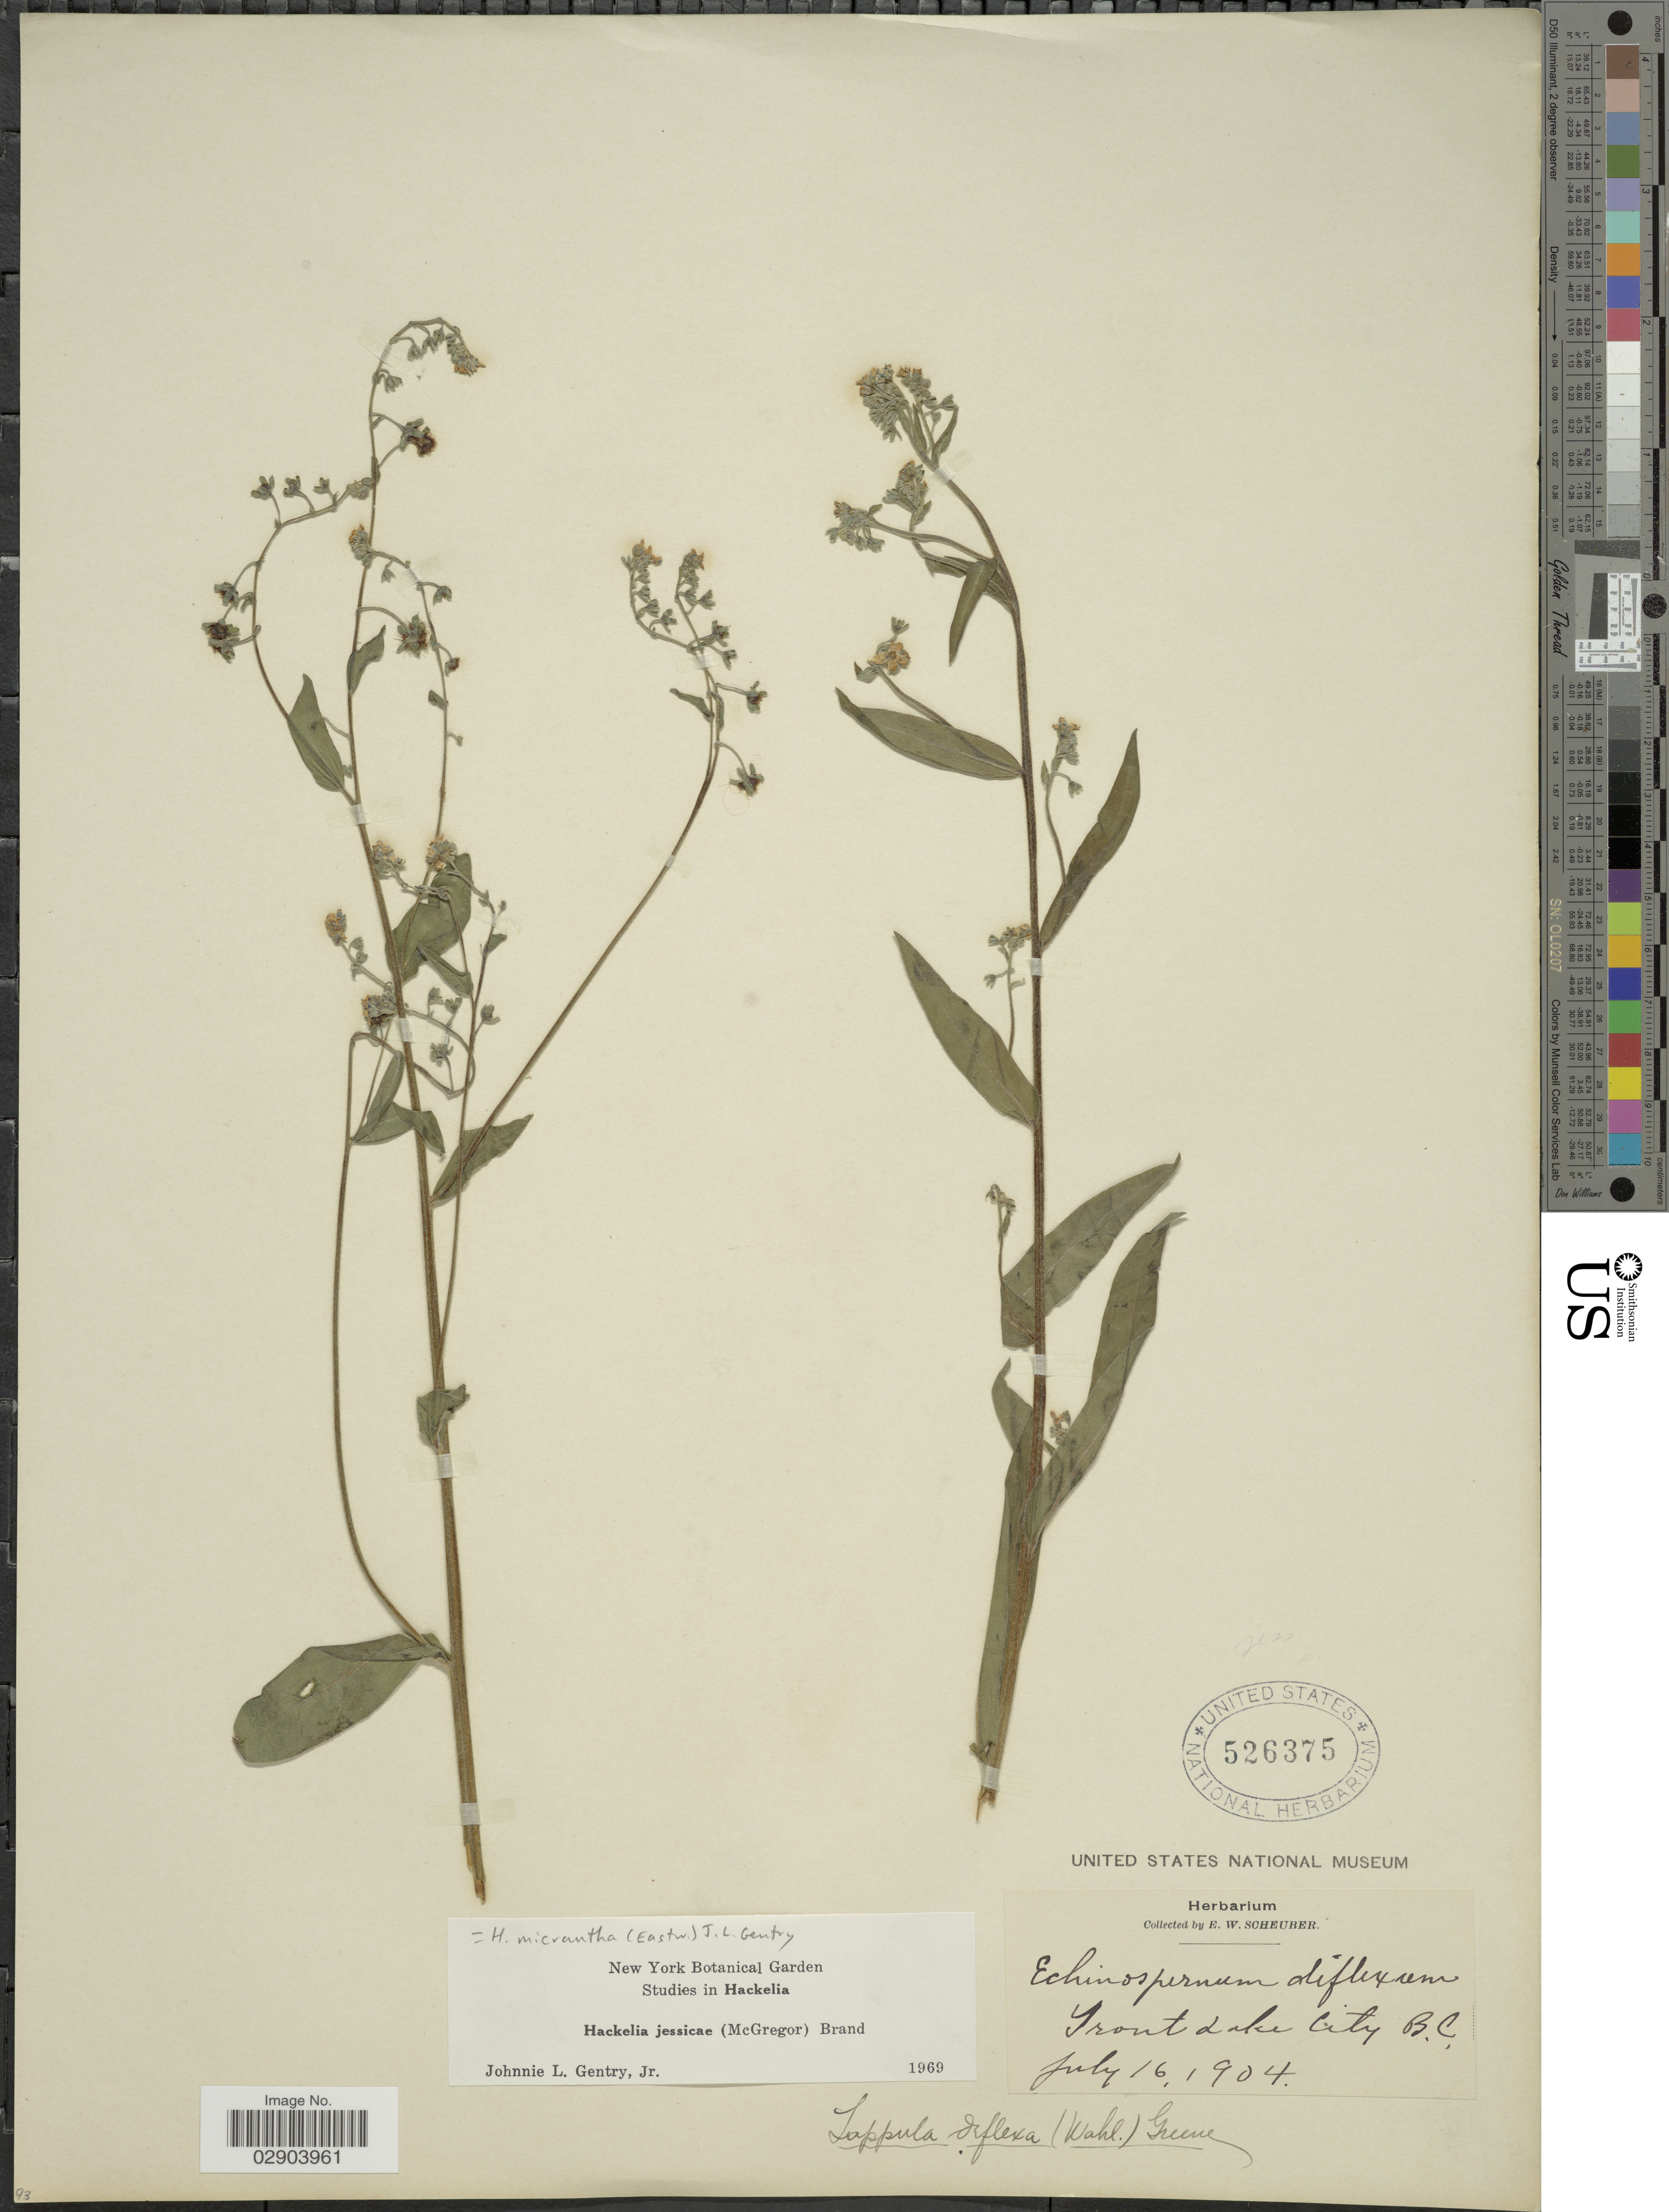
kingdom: Plantae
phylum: Tracheophyta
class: Magnoliopsida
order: Boraginales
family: Boraginaceae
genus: Hackelia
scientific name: Hackelia micrantha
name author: (Eastw.) J.L. Gentry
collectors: E. Scheuber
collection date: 1904-07-16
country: Canada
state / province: British Columbia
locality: Trout Lake City B. C.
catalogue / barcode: US 526375